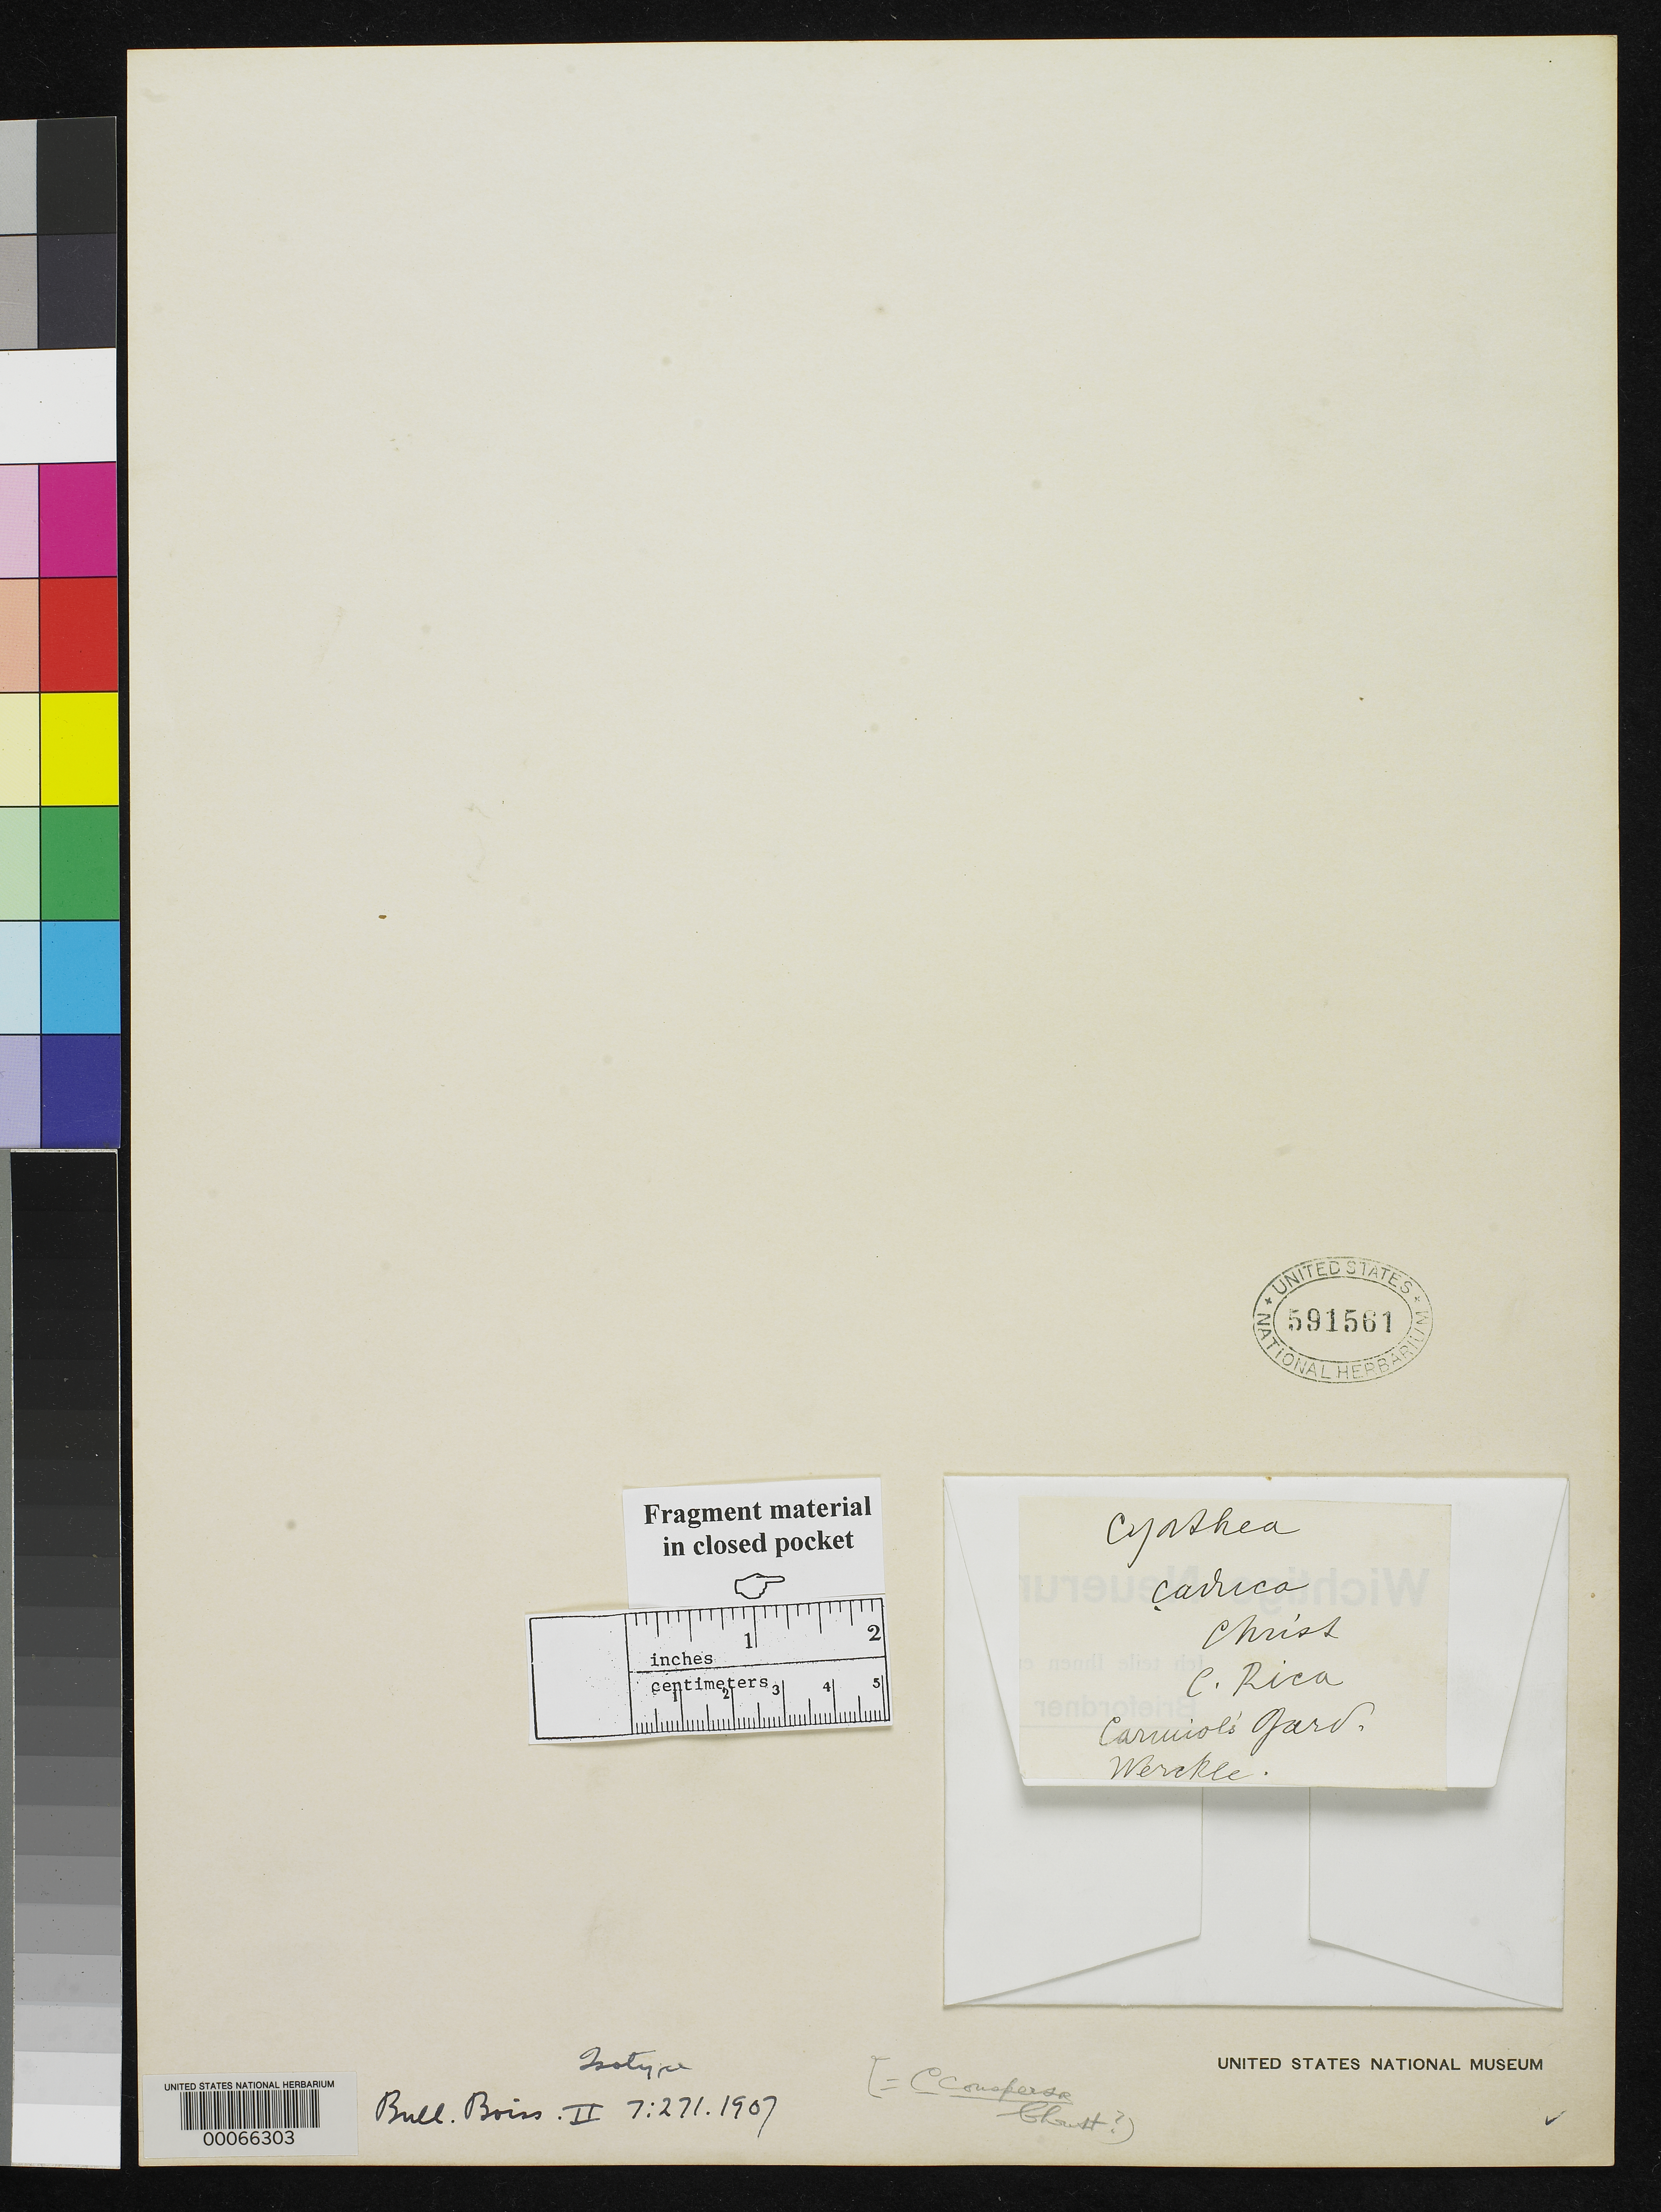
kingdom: Plantae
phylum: Tracheophyta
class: Polypodiopsida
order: Cyatheales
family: Cyatheaceae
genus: Cyathea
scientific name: Cyathea caduca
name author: Christ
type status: Type Collection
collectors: C. C Wercklé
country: Costa Rica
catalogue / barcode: US 591561